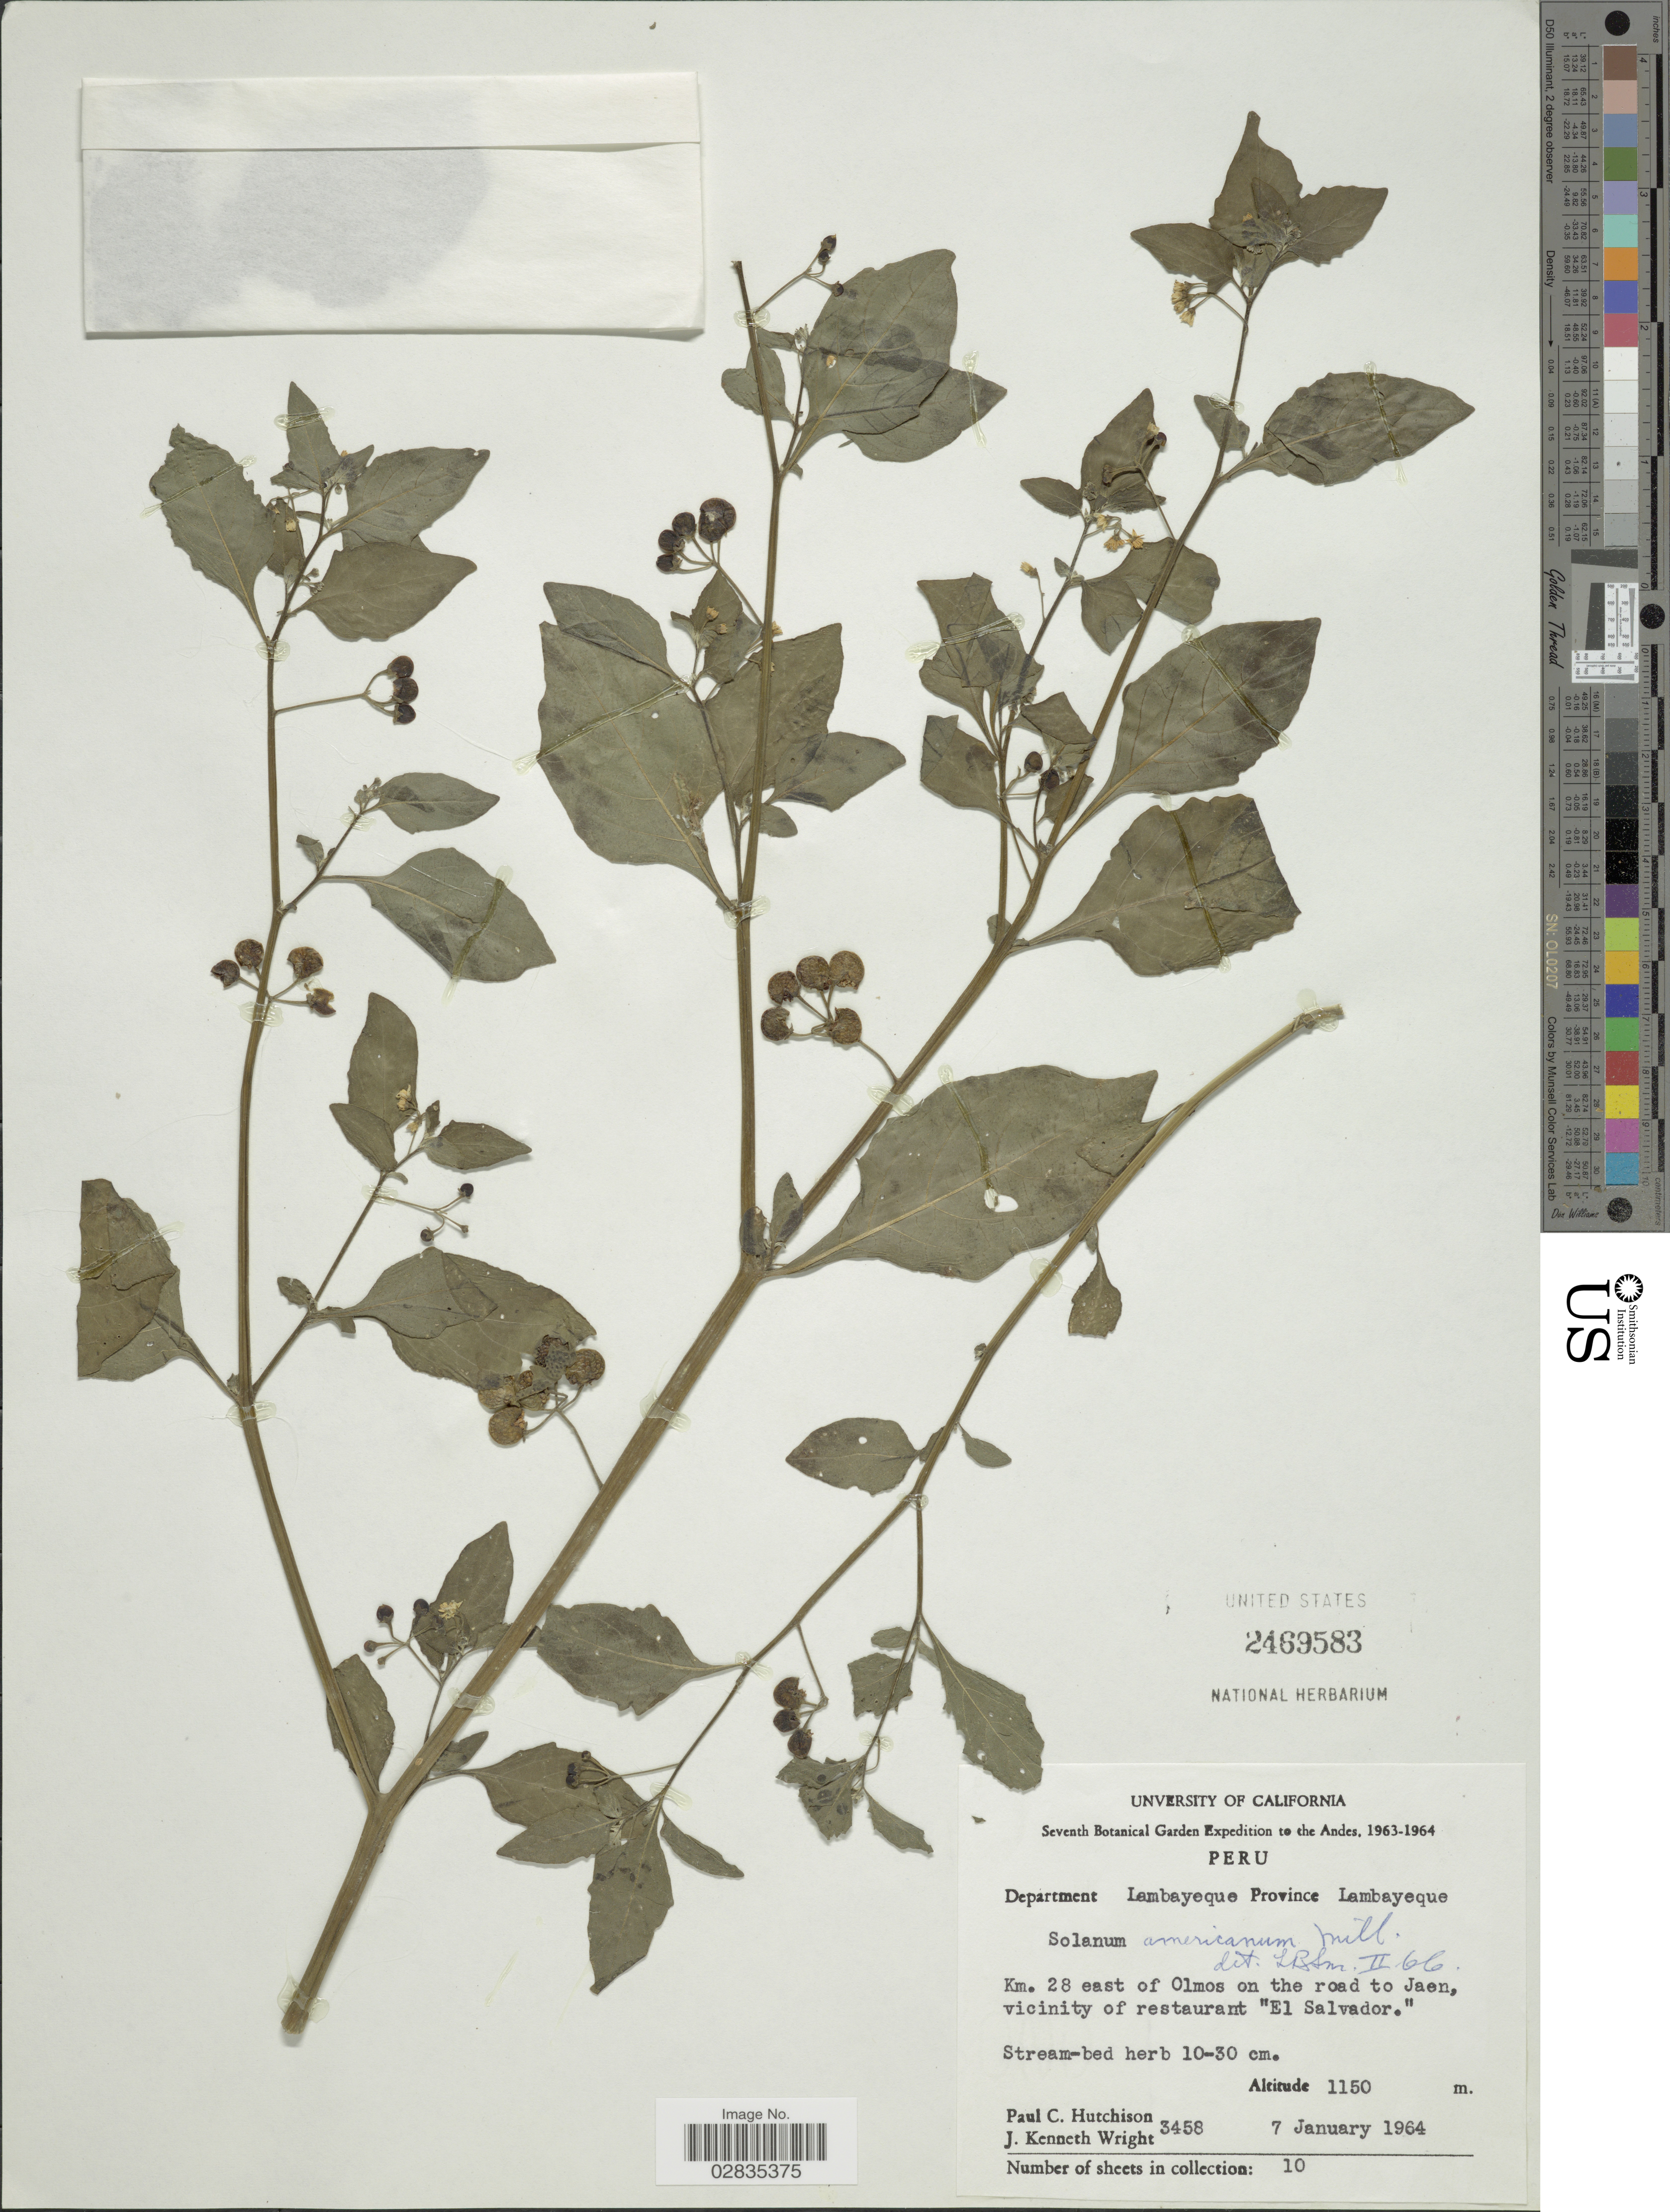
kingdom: Plantae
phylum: Tracheophyta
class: Magnoliopsida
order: Solanales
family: Solanaceae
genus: Solanum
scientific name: Solanum americanum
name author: Mill.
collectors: P. C. Hutchison & J. K. Wright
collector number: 3458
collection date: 1964-01-07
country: Peru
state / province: Lambayeque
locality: Department Lambayeque Province Lambayeque. Km. 28 east of Olmos on the road to Jaen, vicinity of restaurant "El Salvador".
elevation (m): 1150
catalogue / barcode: US 2469583